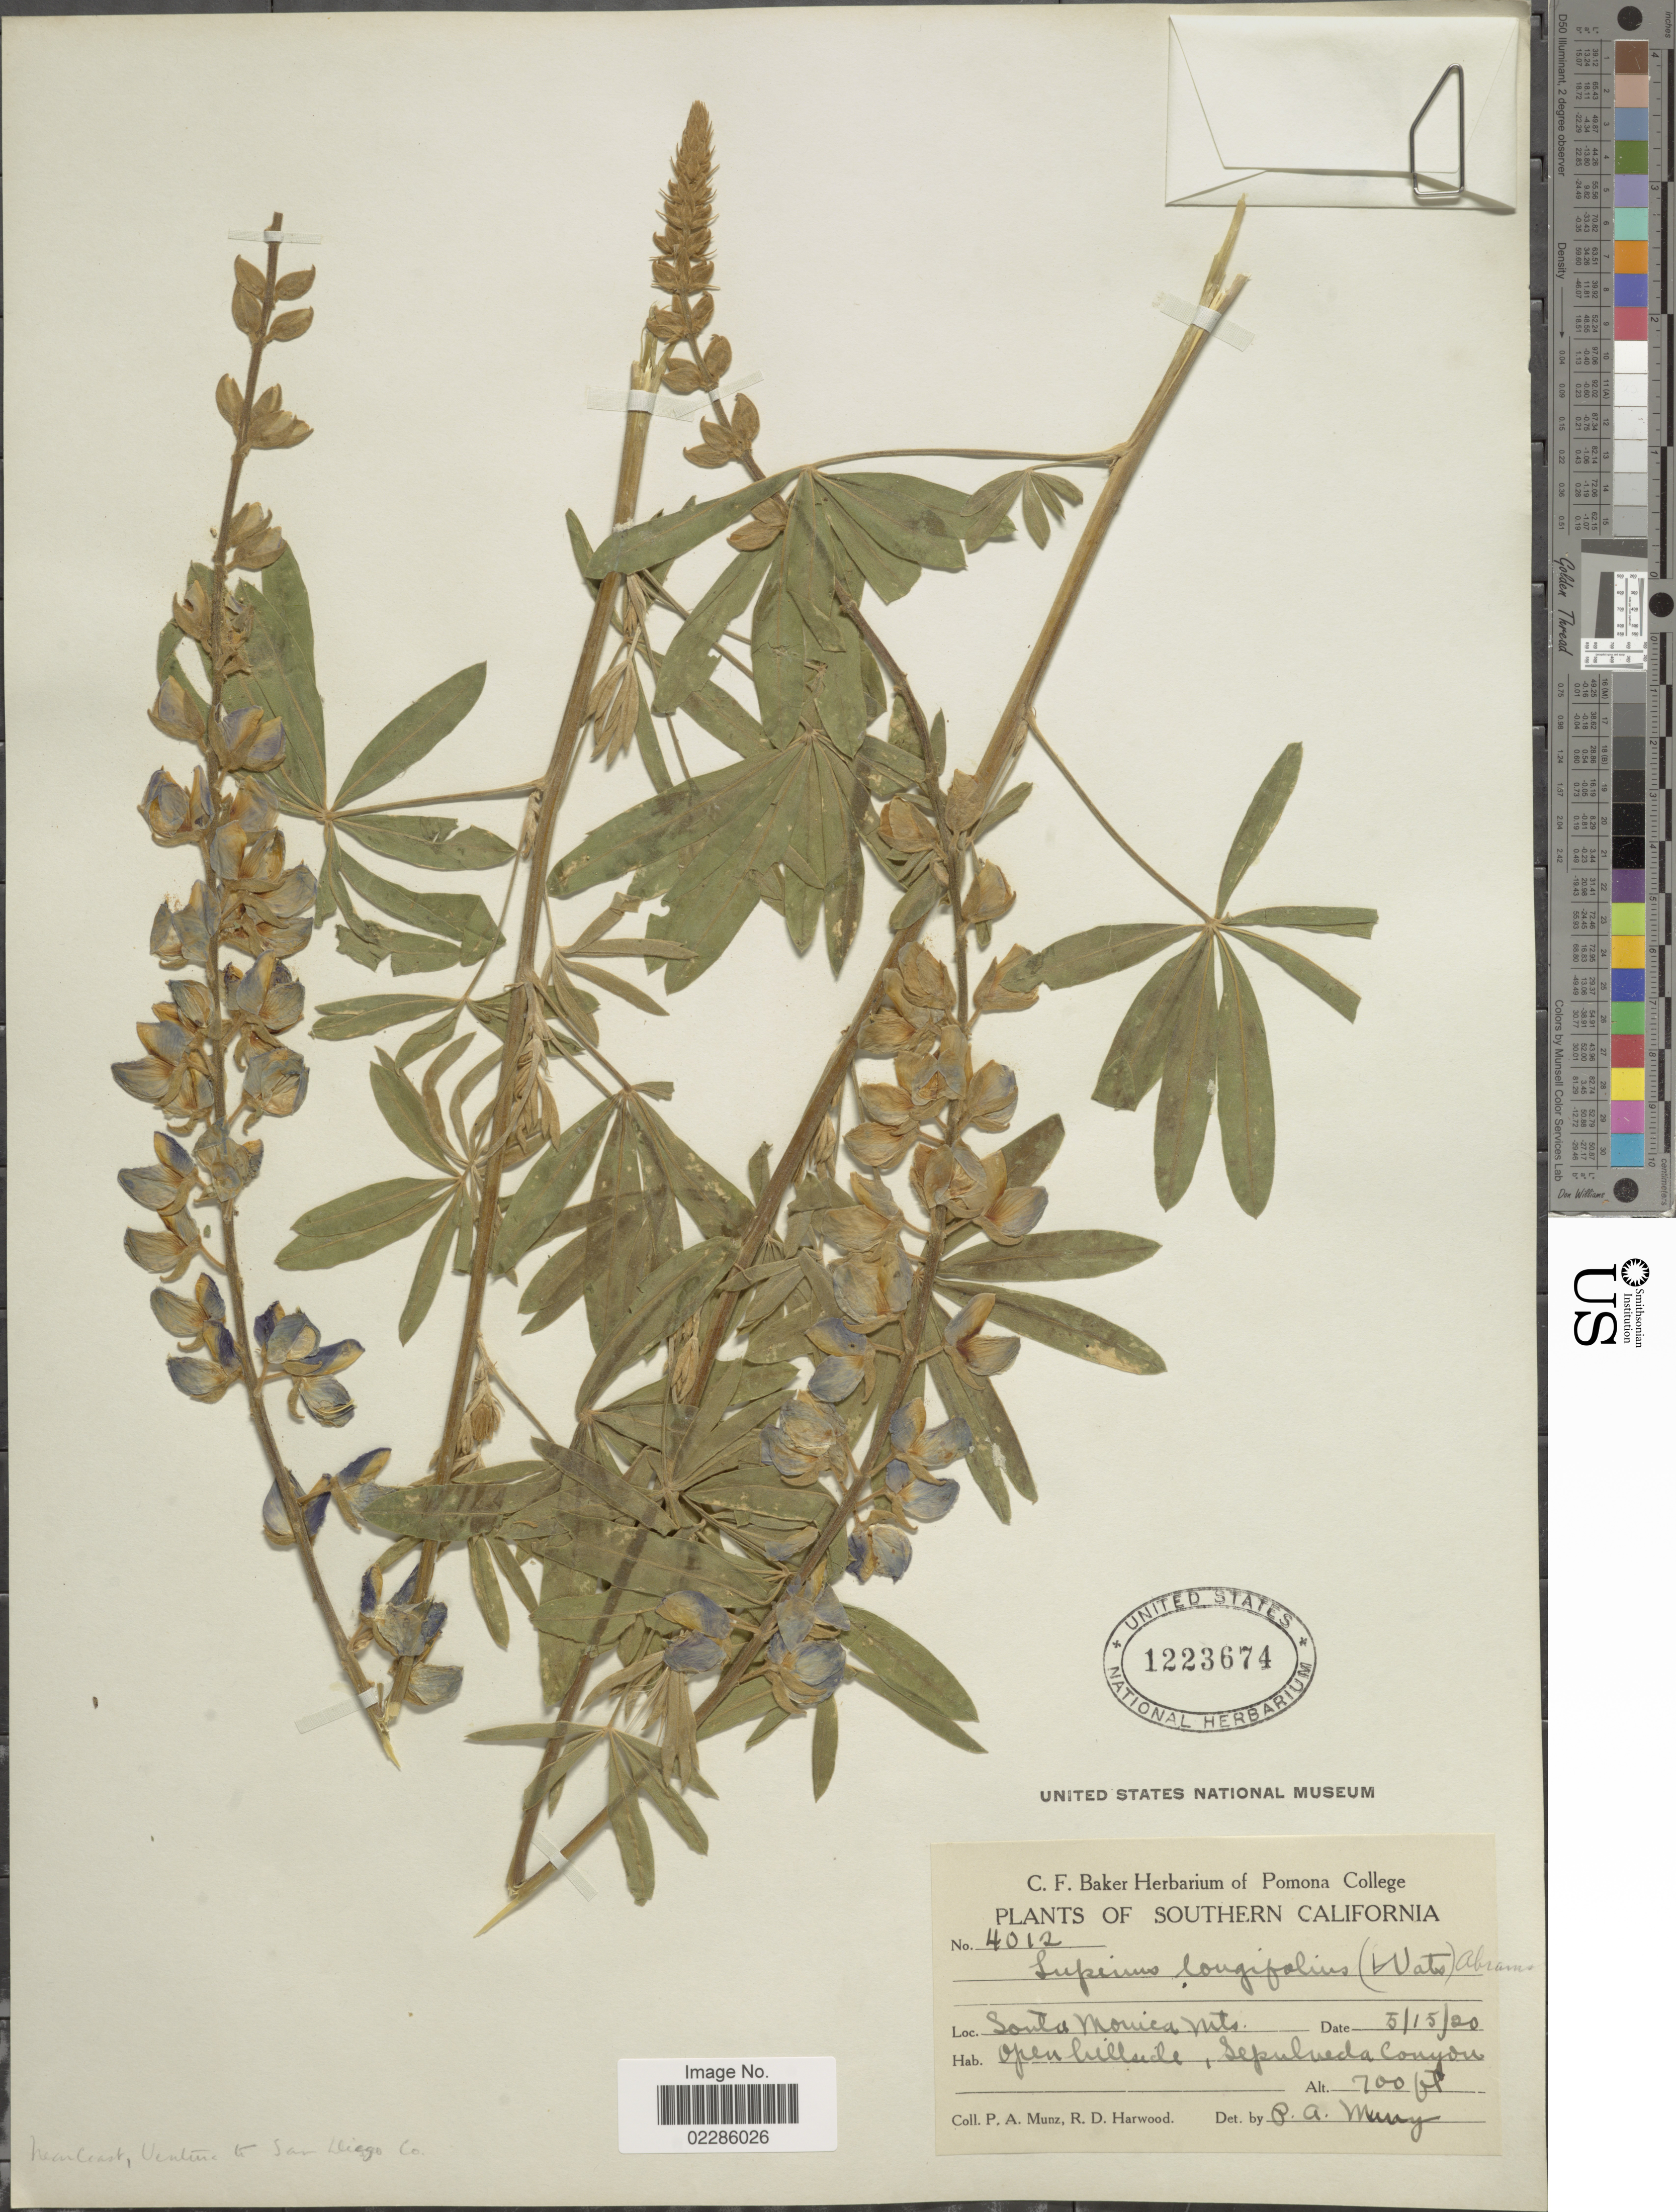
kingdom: Plantae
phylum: Tracheophyta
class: Magnoliopsida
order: Fabales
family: Fabaceae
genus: Lupinus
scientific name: Lupinus longifolius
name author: (S. Watson) Abrams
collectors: P. A. Munz & R. Harwood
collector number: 4012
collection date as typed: Transcribed d/m/y: 15/5/20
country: United States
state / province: California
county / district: Los Angeles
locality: Southern California, Santa Monica Mts., open hillside, sepulueda Canyon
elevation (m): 213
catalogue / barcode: US 1223674